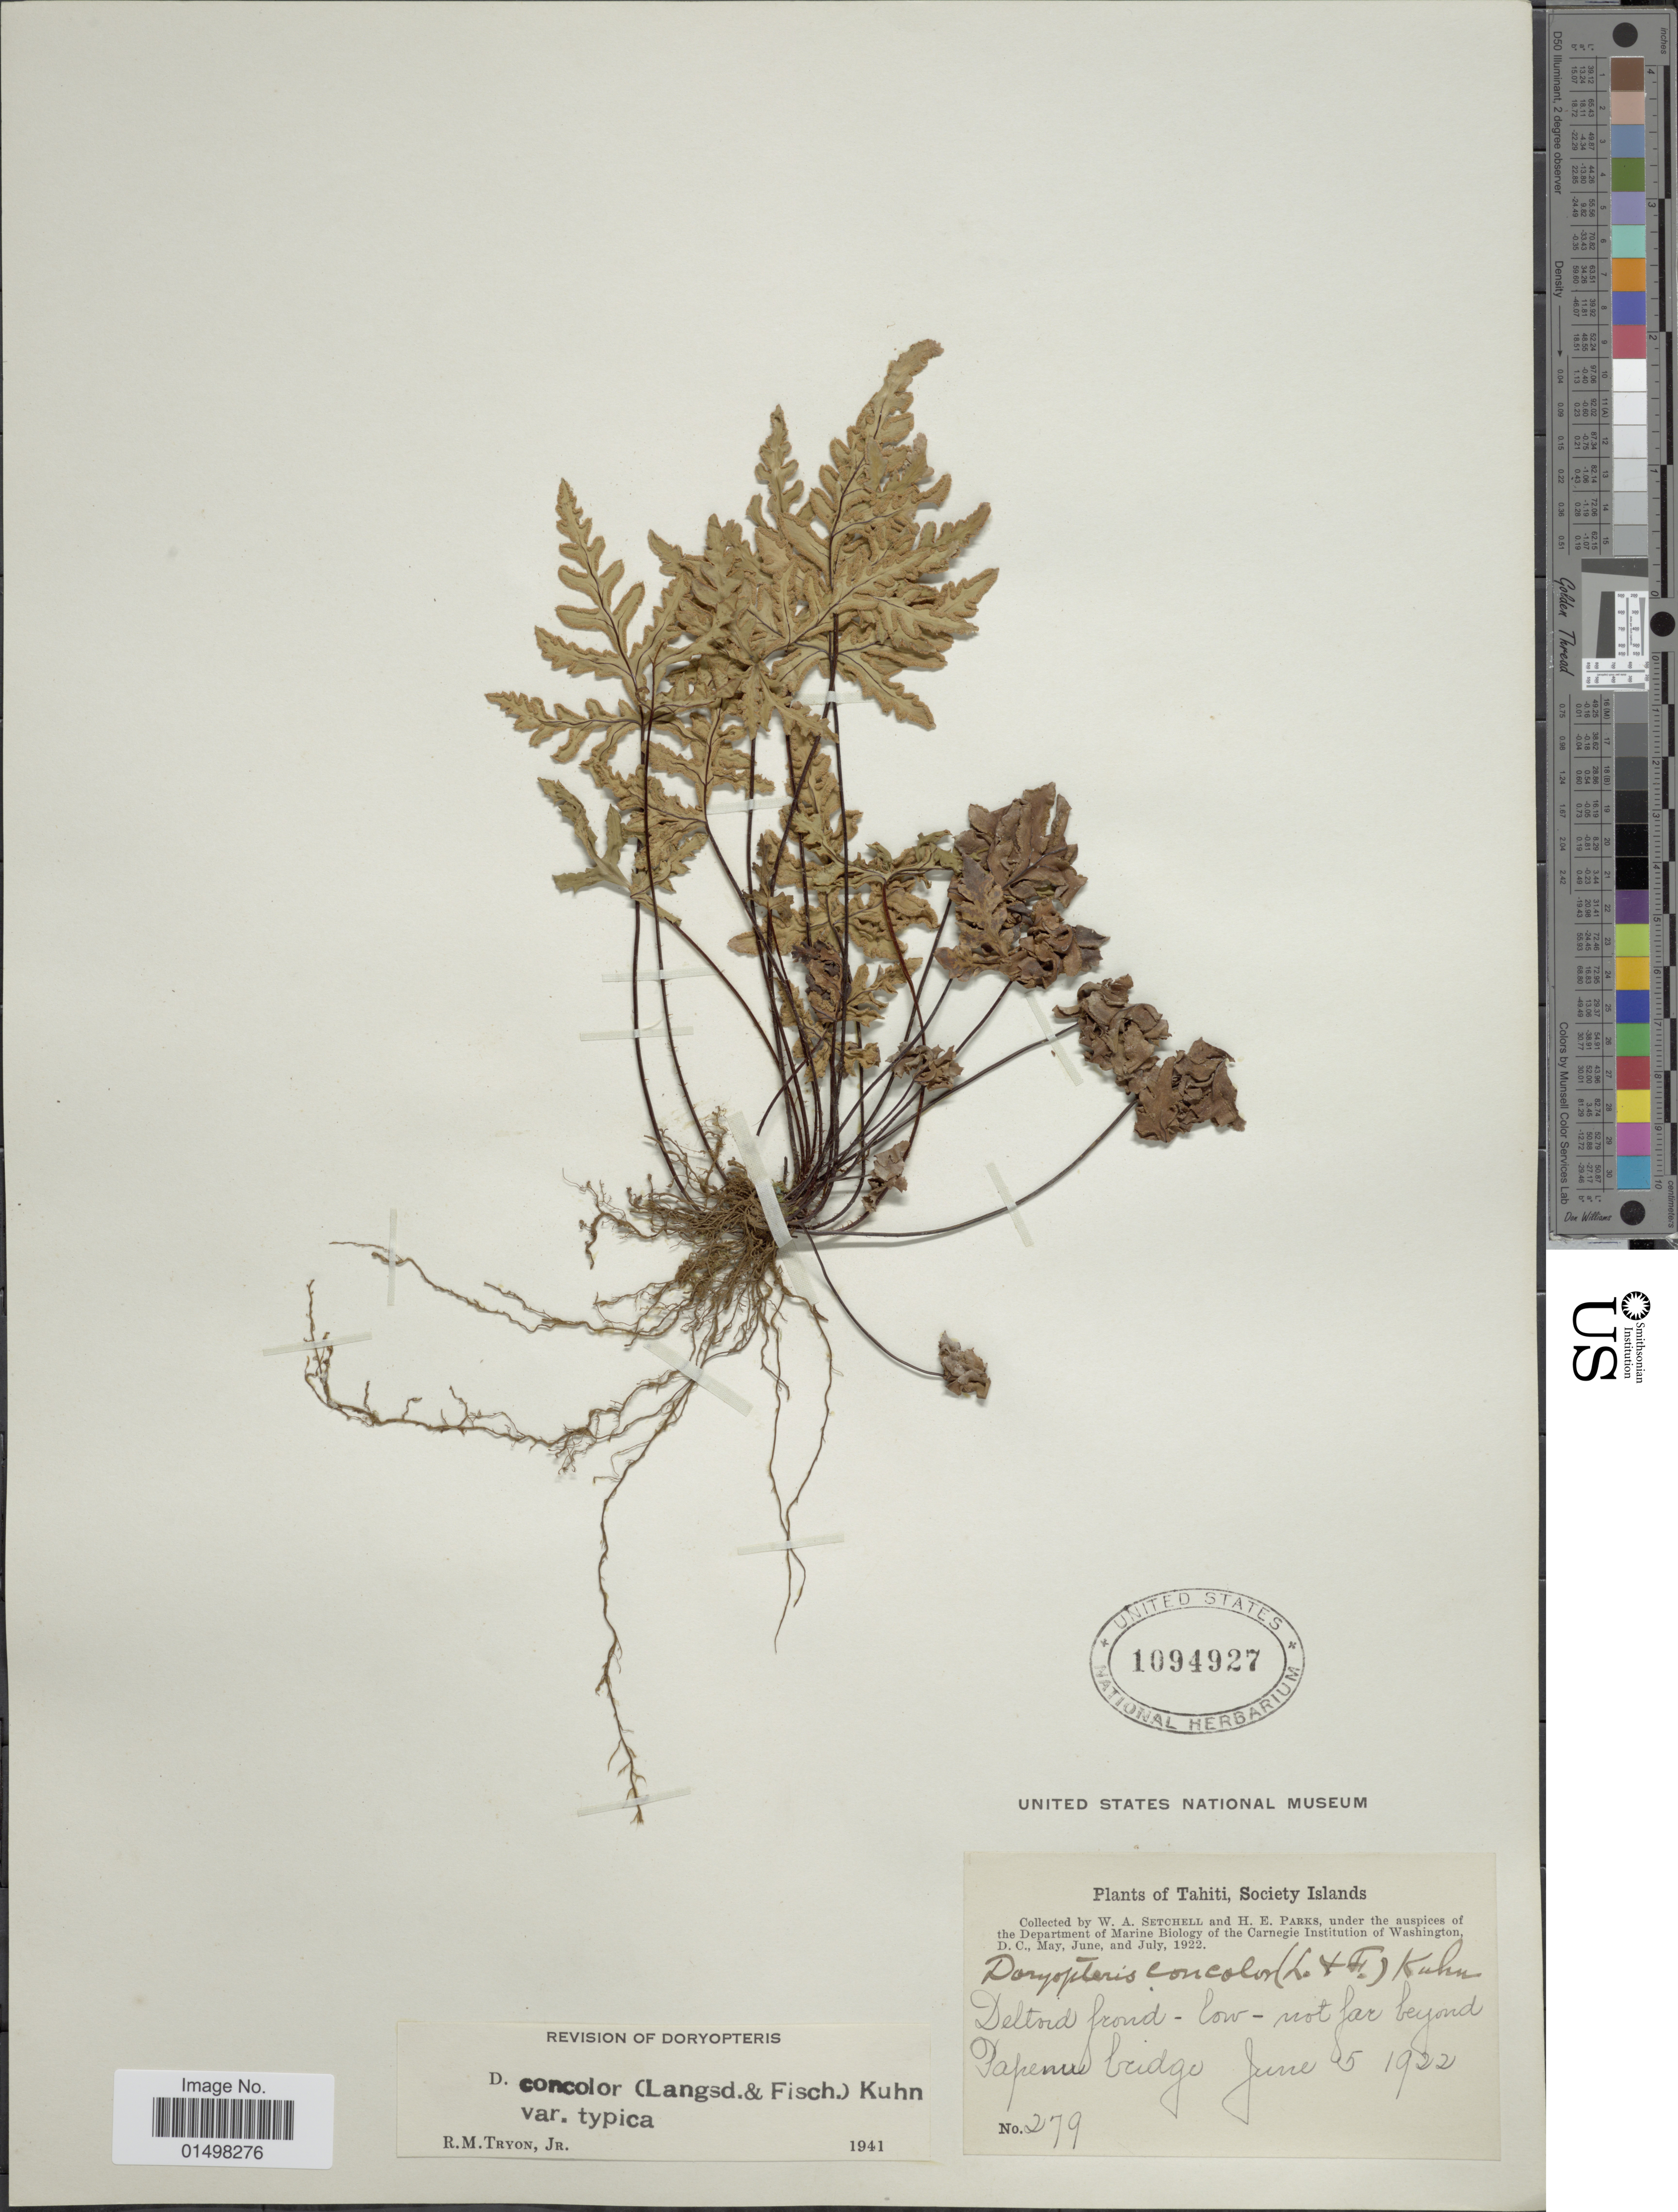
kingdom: Plantae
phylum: Tracheophyta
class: Polypodiopsida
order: Polypodiales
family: Pteridaceae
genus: Doryopteris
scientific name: Doryopteris concolor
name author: (Langsd. & Fisch.) Kuhn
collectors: W. Setchell & H. E. Parks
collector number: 279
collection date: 1922-06-05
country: French Polynesia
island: Tahiti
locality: Tahiti, Society Islands. Not far beyond Papenu bridge.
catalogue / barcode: US 1094927